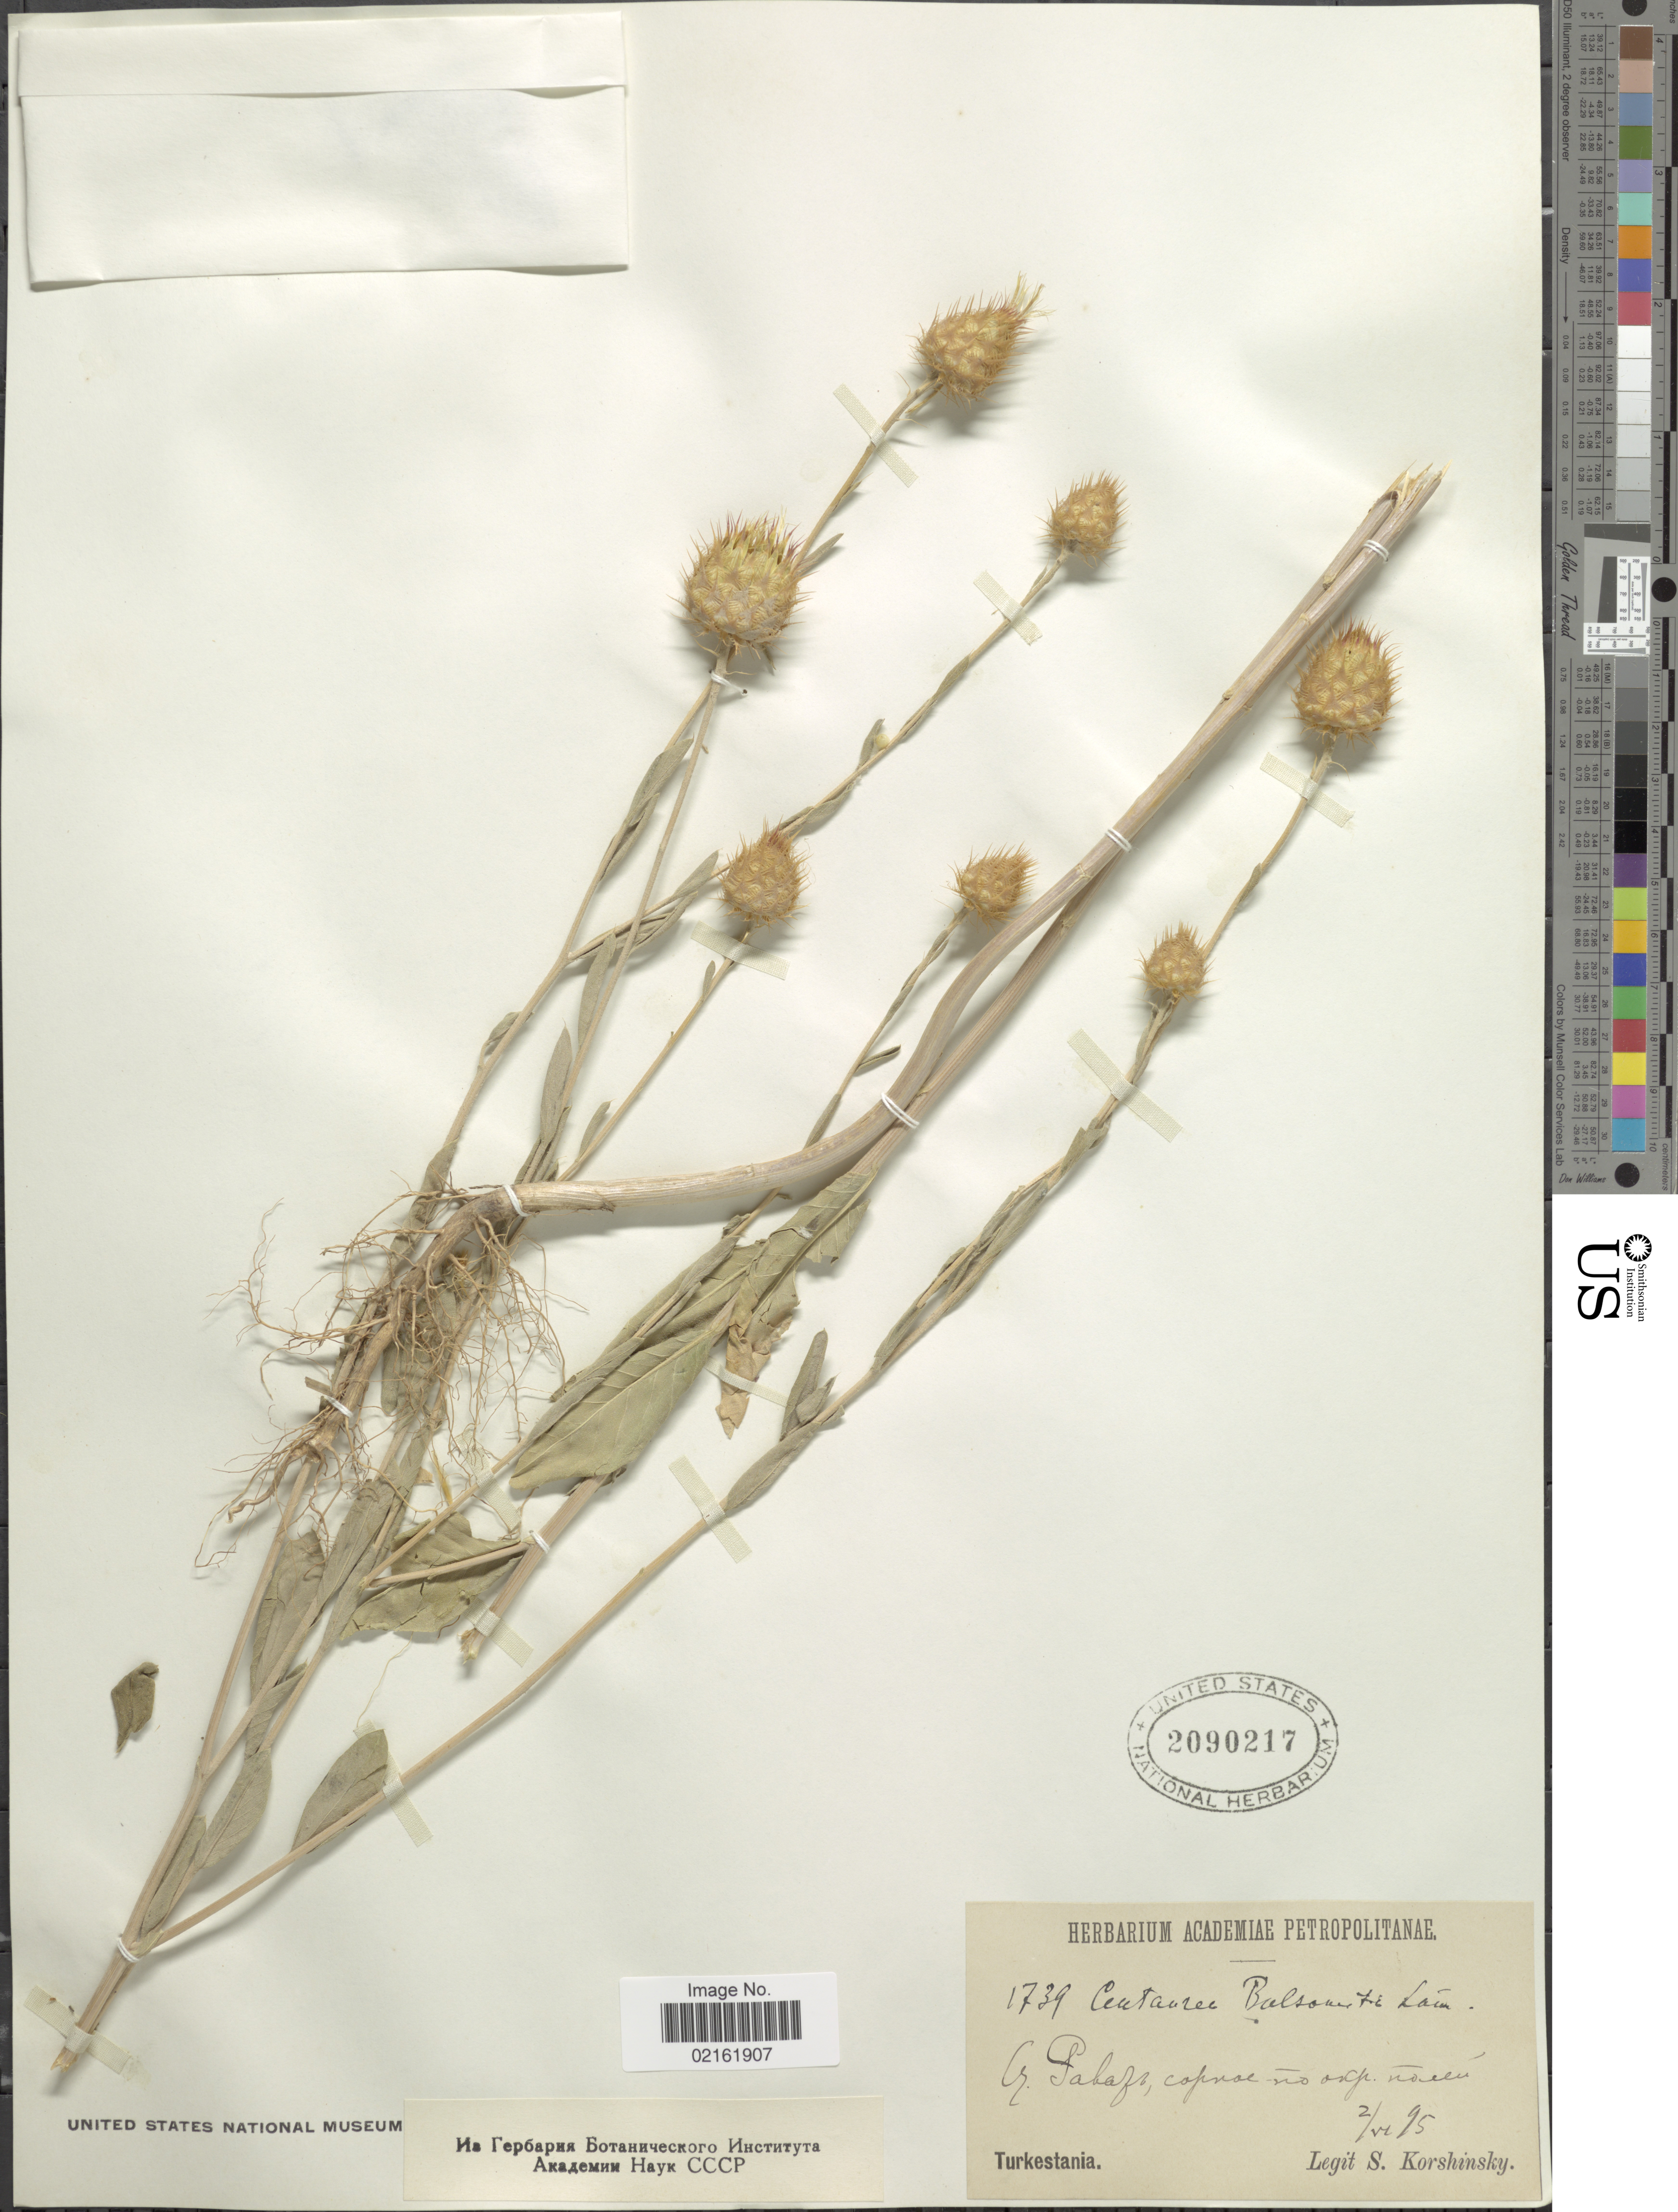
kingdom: Plantae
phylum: Tracheophyta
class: Magnoliopsida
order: Asterales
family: Asteraceae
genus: Stizolophus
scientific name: Stizolophus balsamita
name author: (Lam.) Cass. & Takht.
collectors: S. I. Korshinsky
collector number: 1739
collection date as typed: Transcribed d/m/y: 2/6/95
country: Kazakhstan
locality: G. Pabafl, copnae ano onsch. noelu, [interpreted] Turkestania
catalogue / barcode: US 2090217